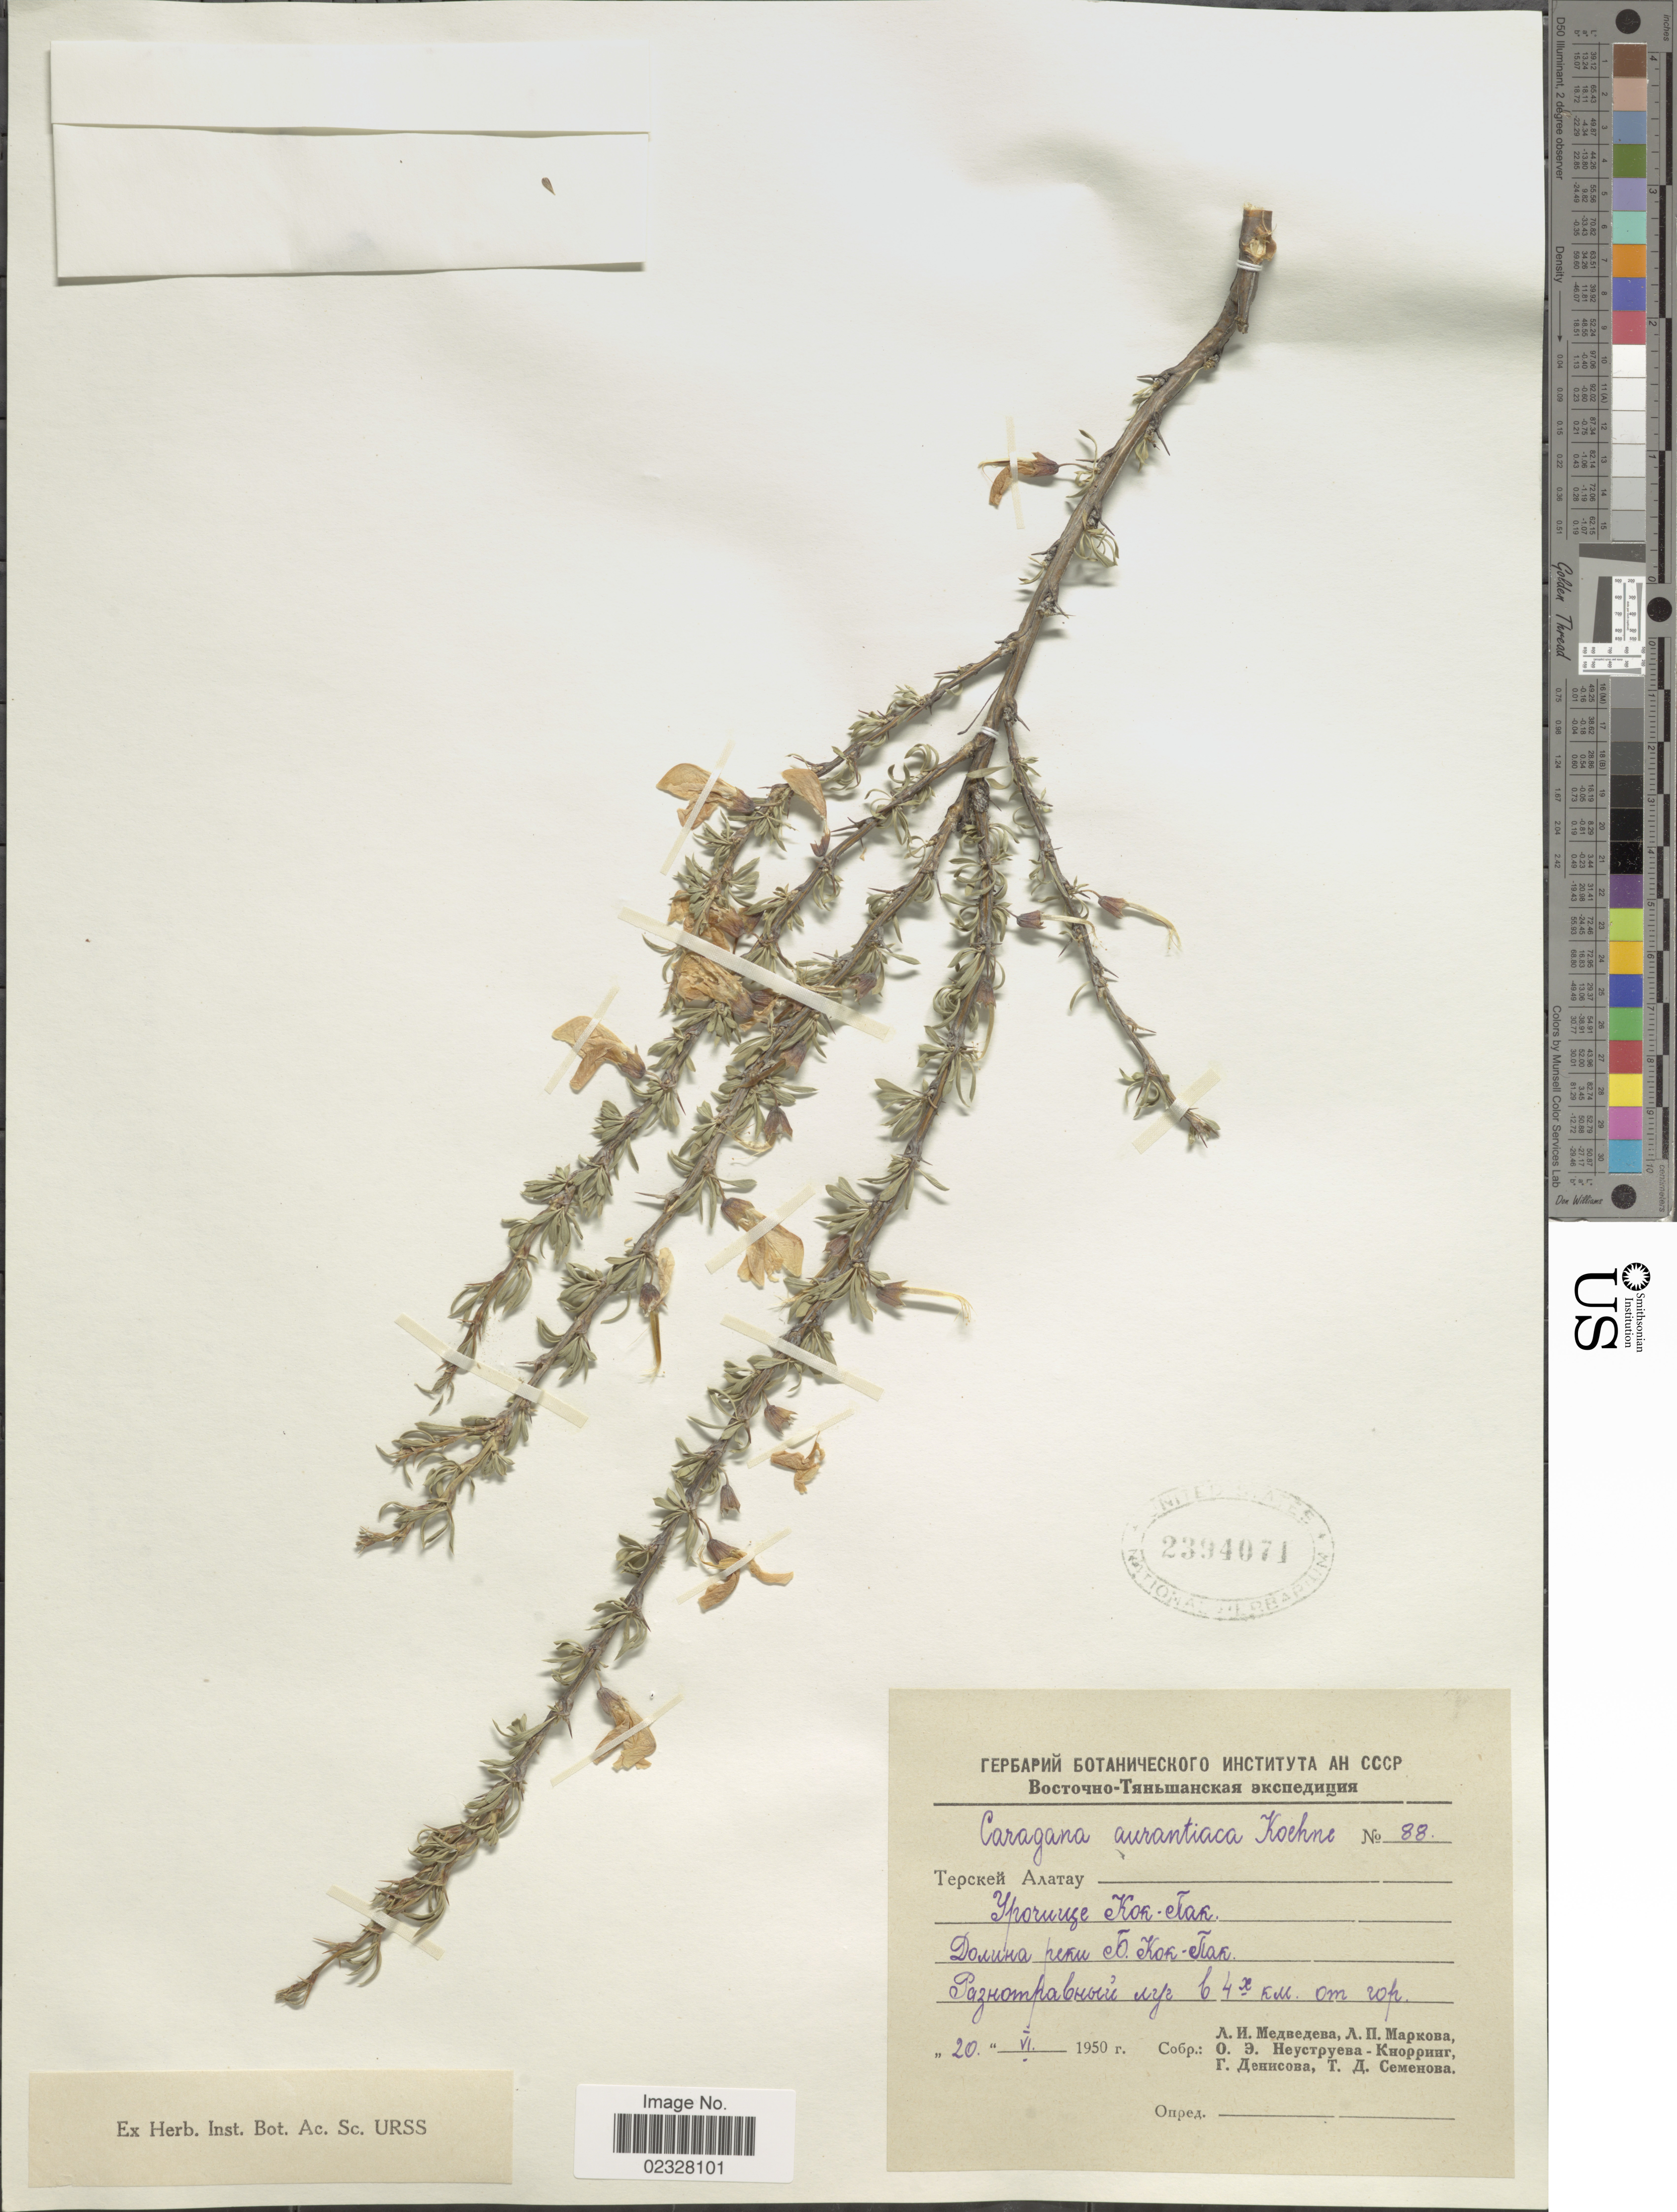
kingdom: Plantae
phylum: Tracheophyta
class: Magnoliopsida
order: Fabales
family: Fabaceae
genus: Caragana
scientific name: Caragana aurantiaca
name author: Koehne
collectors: L. Medvedeva, L. Markova, O. Neustrueva-Knorring, G. Denisova & T. Semenova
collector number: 88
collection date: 1950-06-20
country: Kyrgyzstan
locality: Terskey Alatau, Kok- Pak River Valley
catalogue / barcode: US 2394071